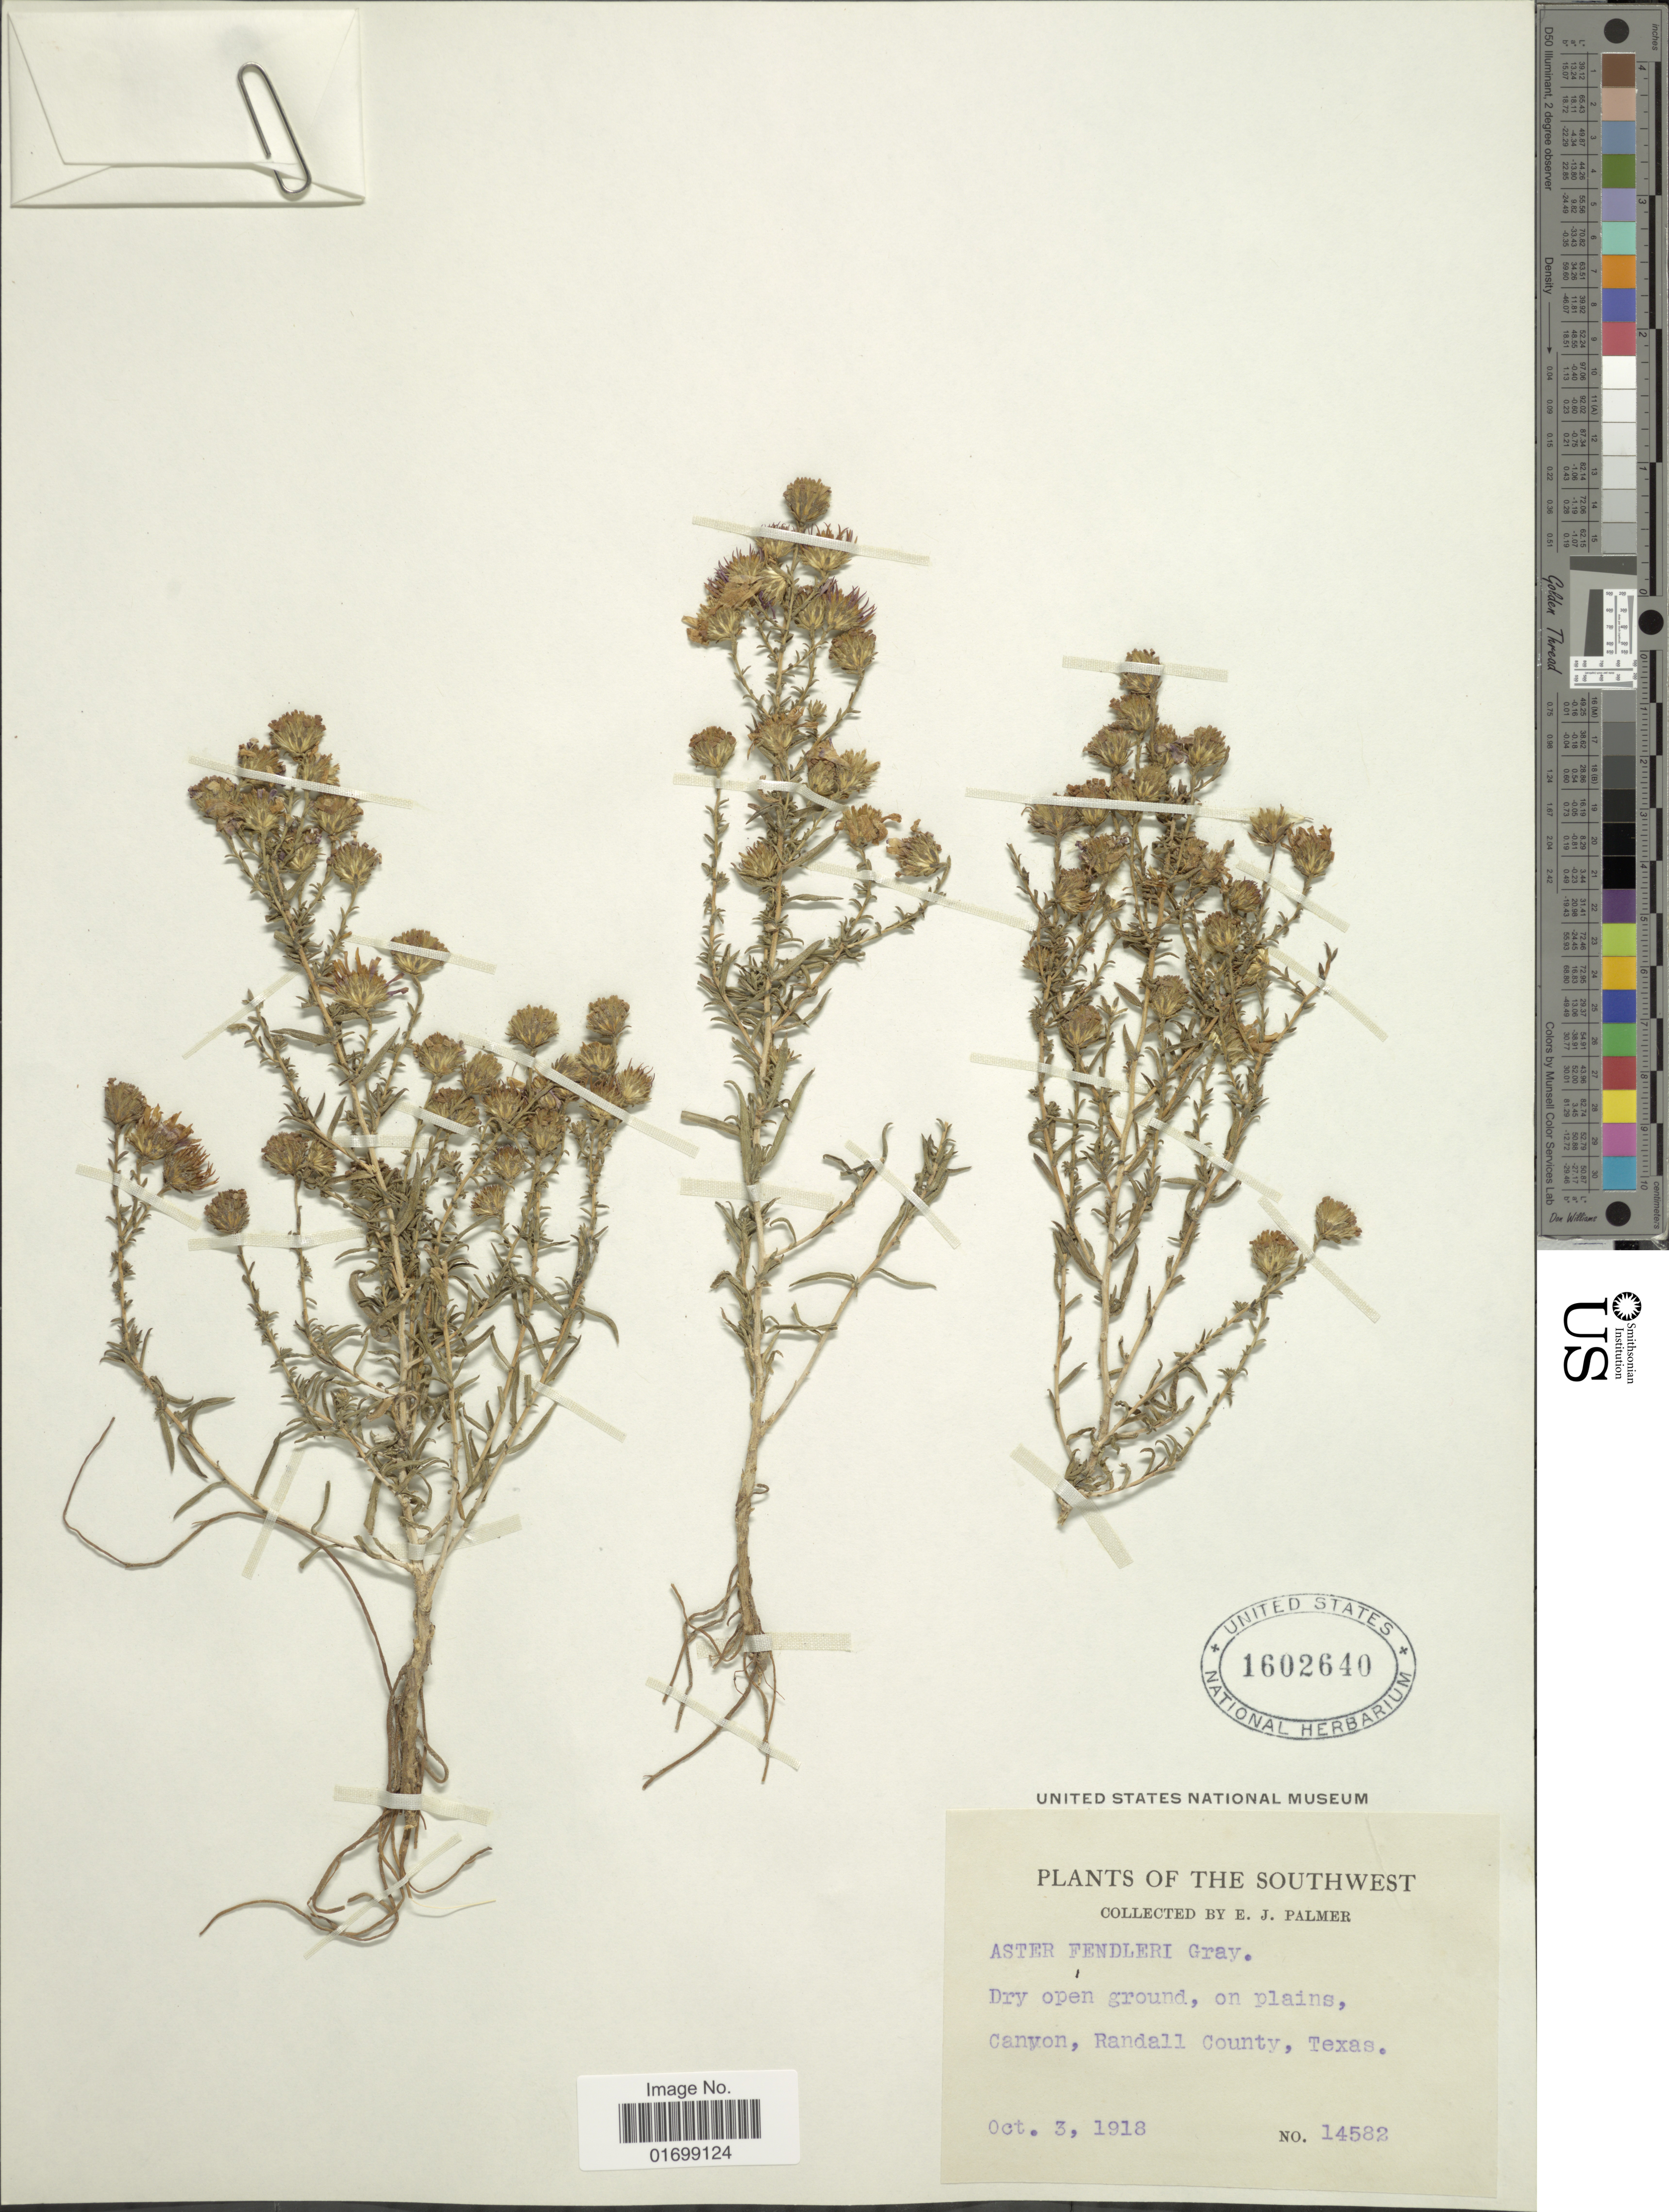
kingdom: Plantae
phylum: Tracheophyta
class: Magnoliopsida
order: Asterales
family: Asteraceae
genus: Symphyotrichum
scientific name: Symphyotrichum fendleri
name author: (A. Gray) G.L. Nesom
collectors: E. J. Palmer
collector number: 14582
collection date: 1918-10-03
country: United States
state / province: Texas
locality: Southwest, dry open ground, on plains, Canyon, Randall County.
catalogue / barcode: US 1602640